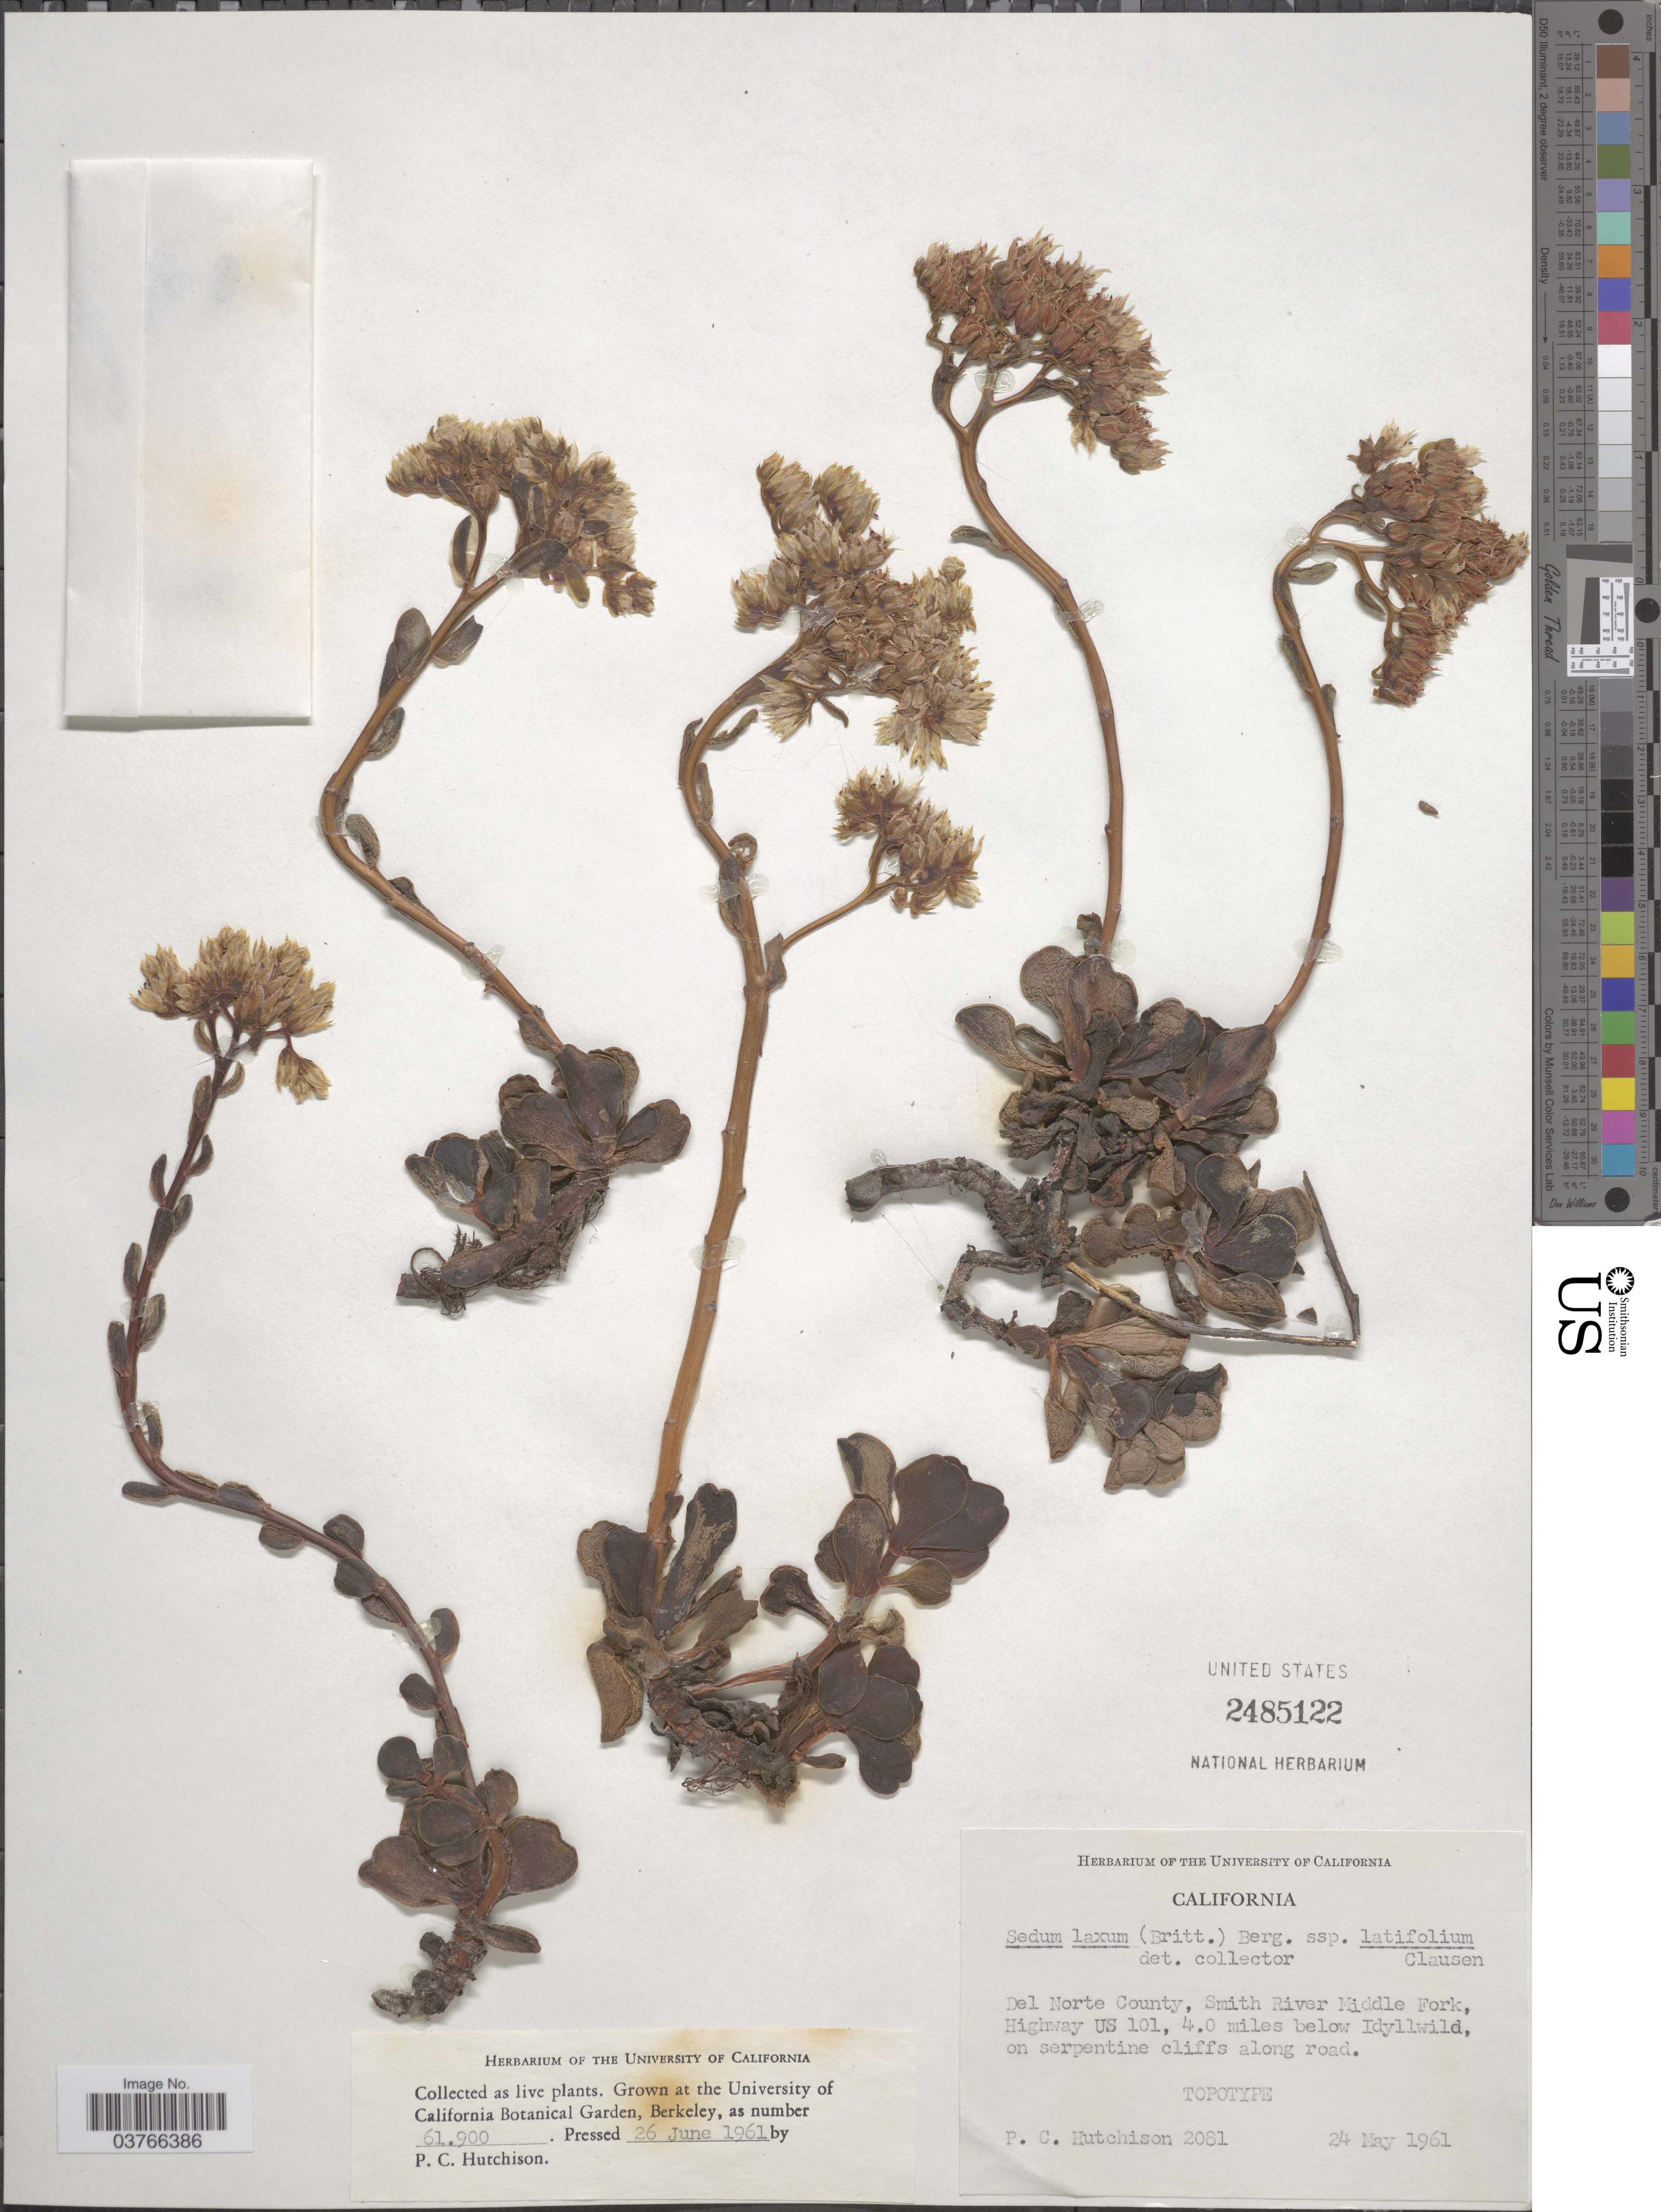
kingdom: Plantae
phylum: Tracheophyta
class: Magnoliopsida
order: Saxifragales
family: Crassulaceae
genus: Sedum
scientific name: Sedum laxum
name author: (Britton) A. Berger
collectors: P. C. Hutchison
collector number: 2081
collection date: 1961-05-24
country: United States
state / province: California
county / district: Del Norte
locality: Del Norte County, Smith River Middle Fork, Highway US 101, 4.0 miles below Idyllwild.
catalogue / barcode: US 2485122